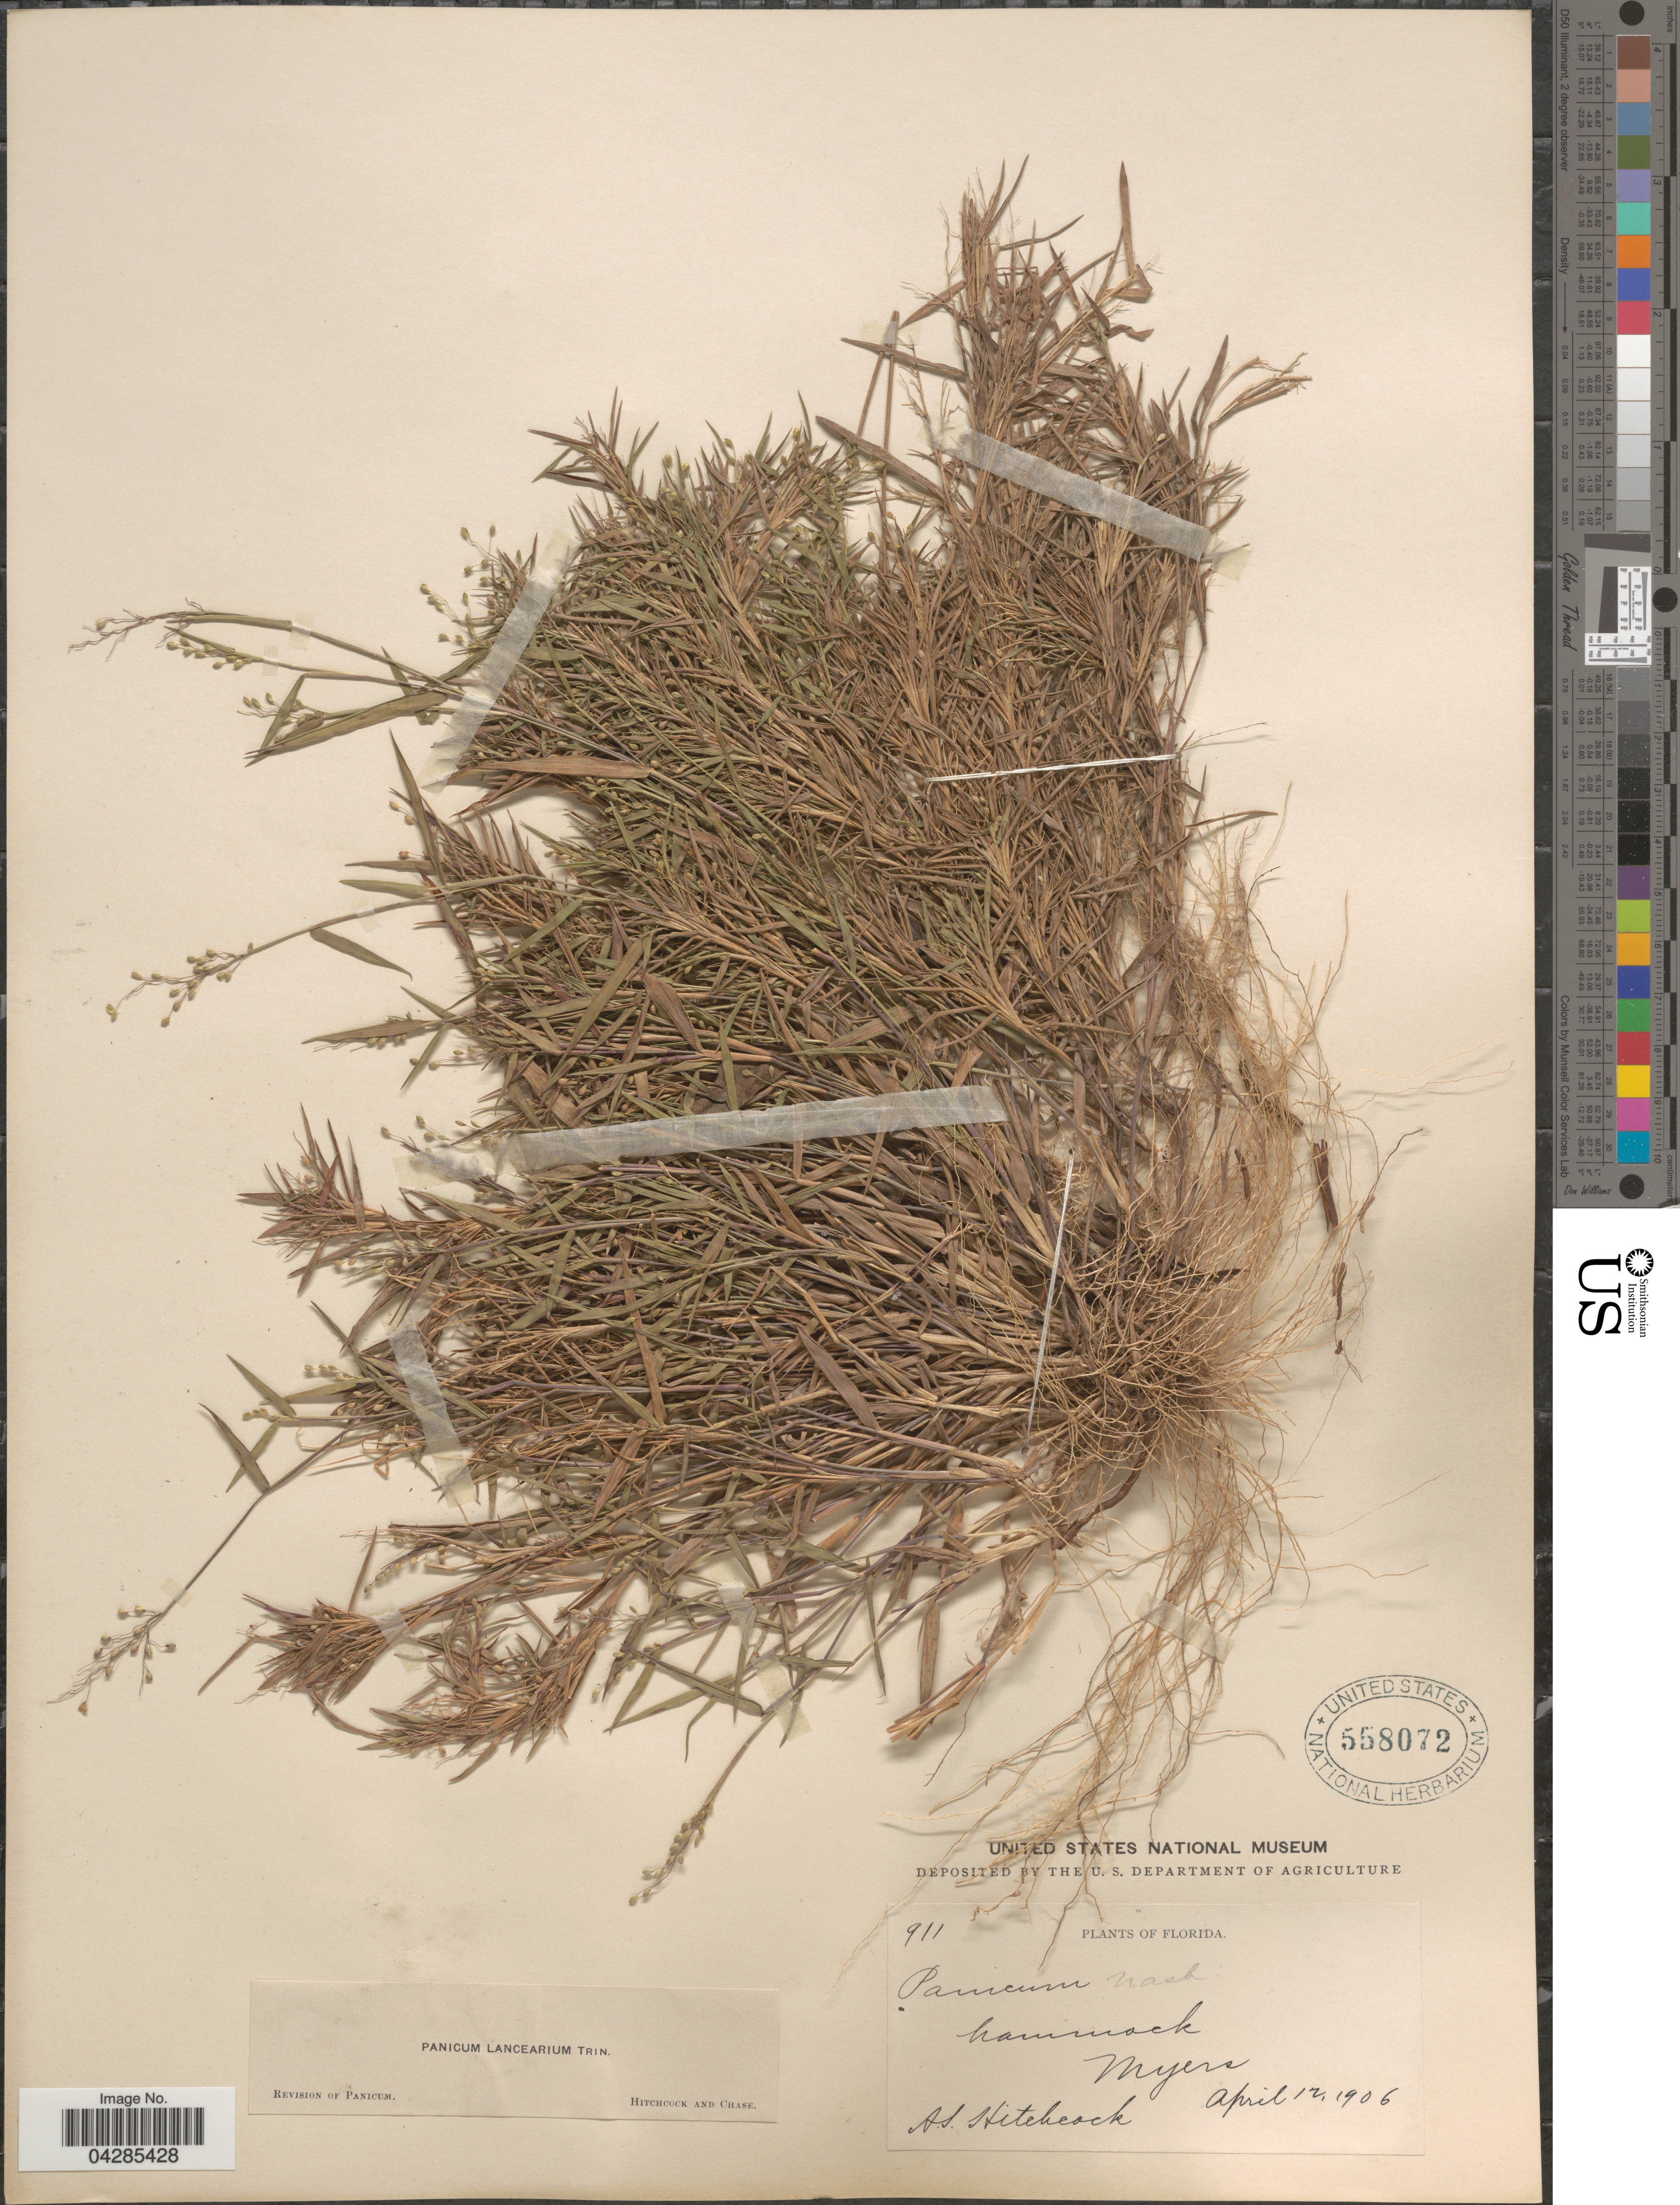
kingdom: Plantae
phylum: Tracheophyta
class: Liliopsida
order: Poales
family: Poaceae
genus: Dichanthelium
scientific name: Dichanthelium portoricense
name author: (Desv. ex Ham.) B.F. Hansen & Wunderlin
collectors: A. S. Hitchcock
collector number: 911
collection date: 1906-04-12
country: United States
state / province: Florida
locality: Hammock. Myers.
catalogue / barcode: US 558072